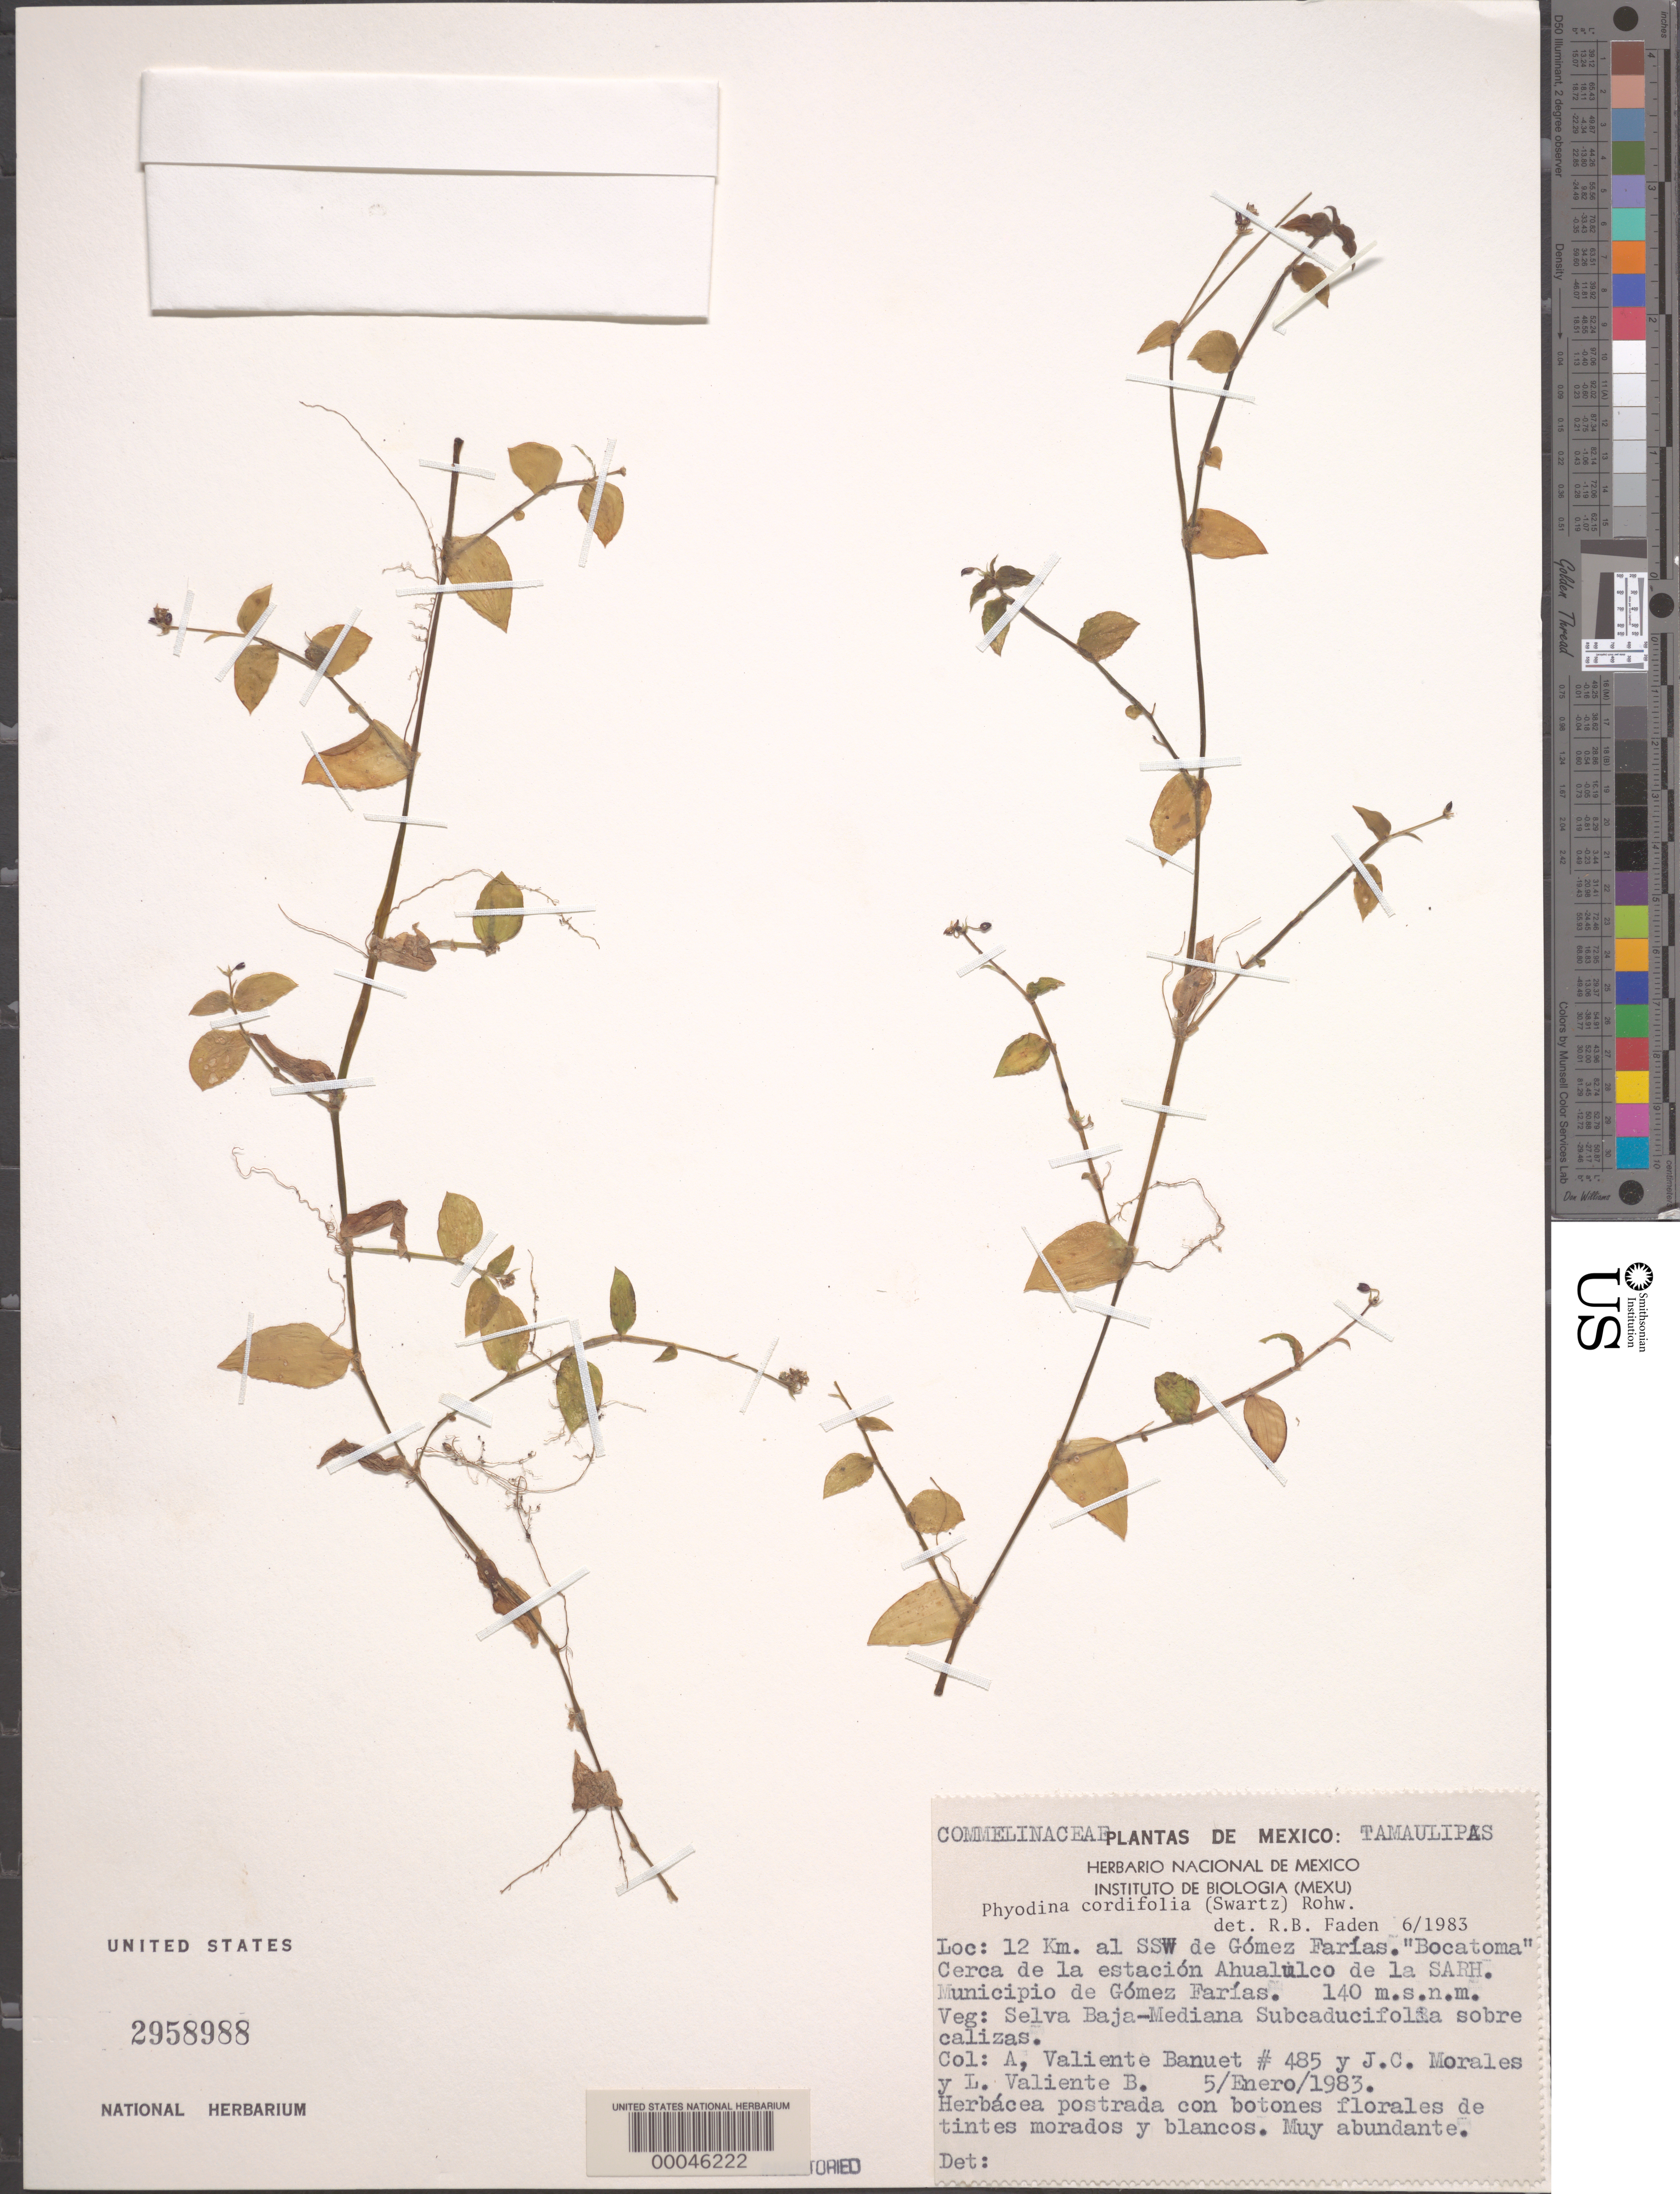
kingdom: Plantae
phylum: Tracheophyta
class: Liliopsida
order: Commelinales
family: Commelinaceae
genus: Callisia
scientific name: Callisia cordifolia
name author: (Sw.) E.S. Anderson & Woodson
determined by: Faden, Robert B., (US), Smithsonian Institution - National Museum of Natural History (UNITED STATES)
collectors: A. Valiente B.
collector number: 485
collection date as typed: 05 Jan 1983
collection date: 1983-01-05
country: Mexico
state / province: Tamaulipas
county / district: Gómez Farías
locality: Ssw of Gomez Farias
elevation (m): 140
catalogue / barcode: US 2958988